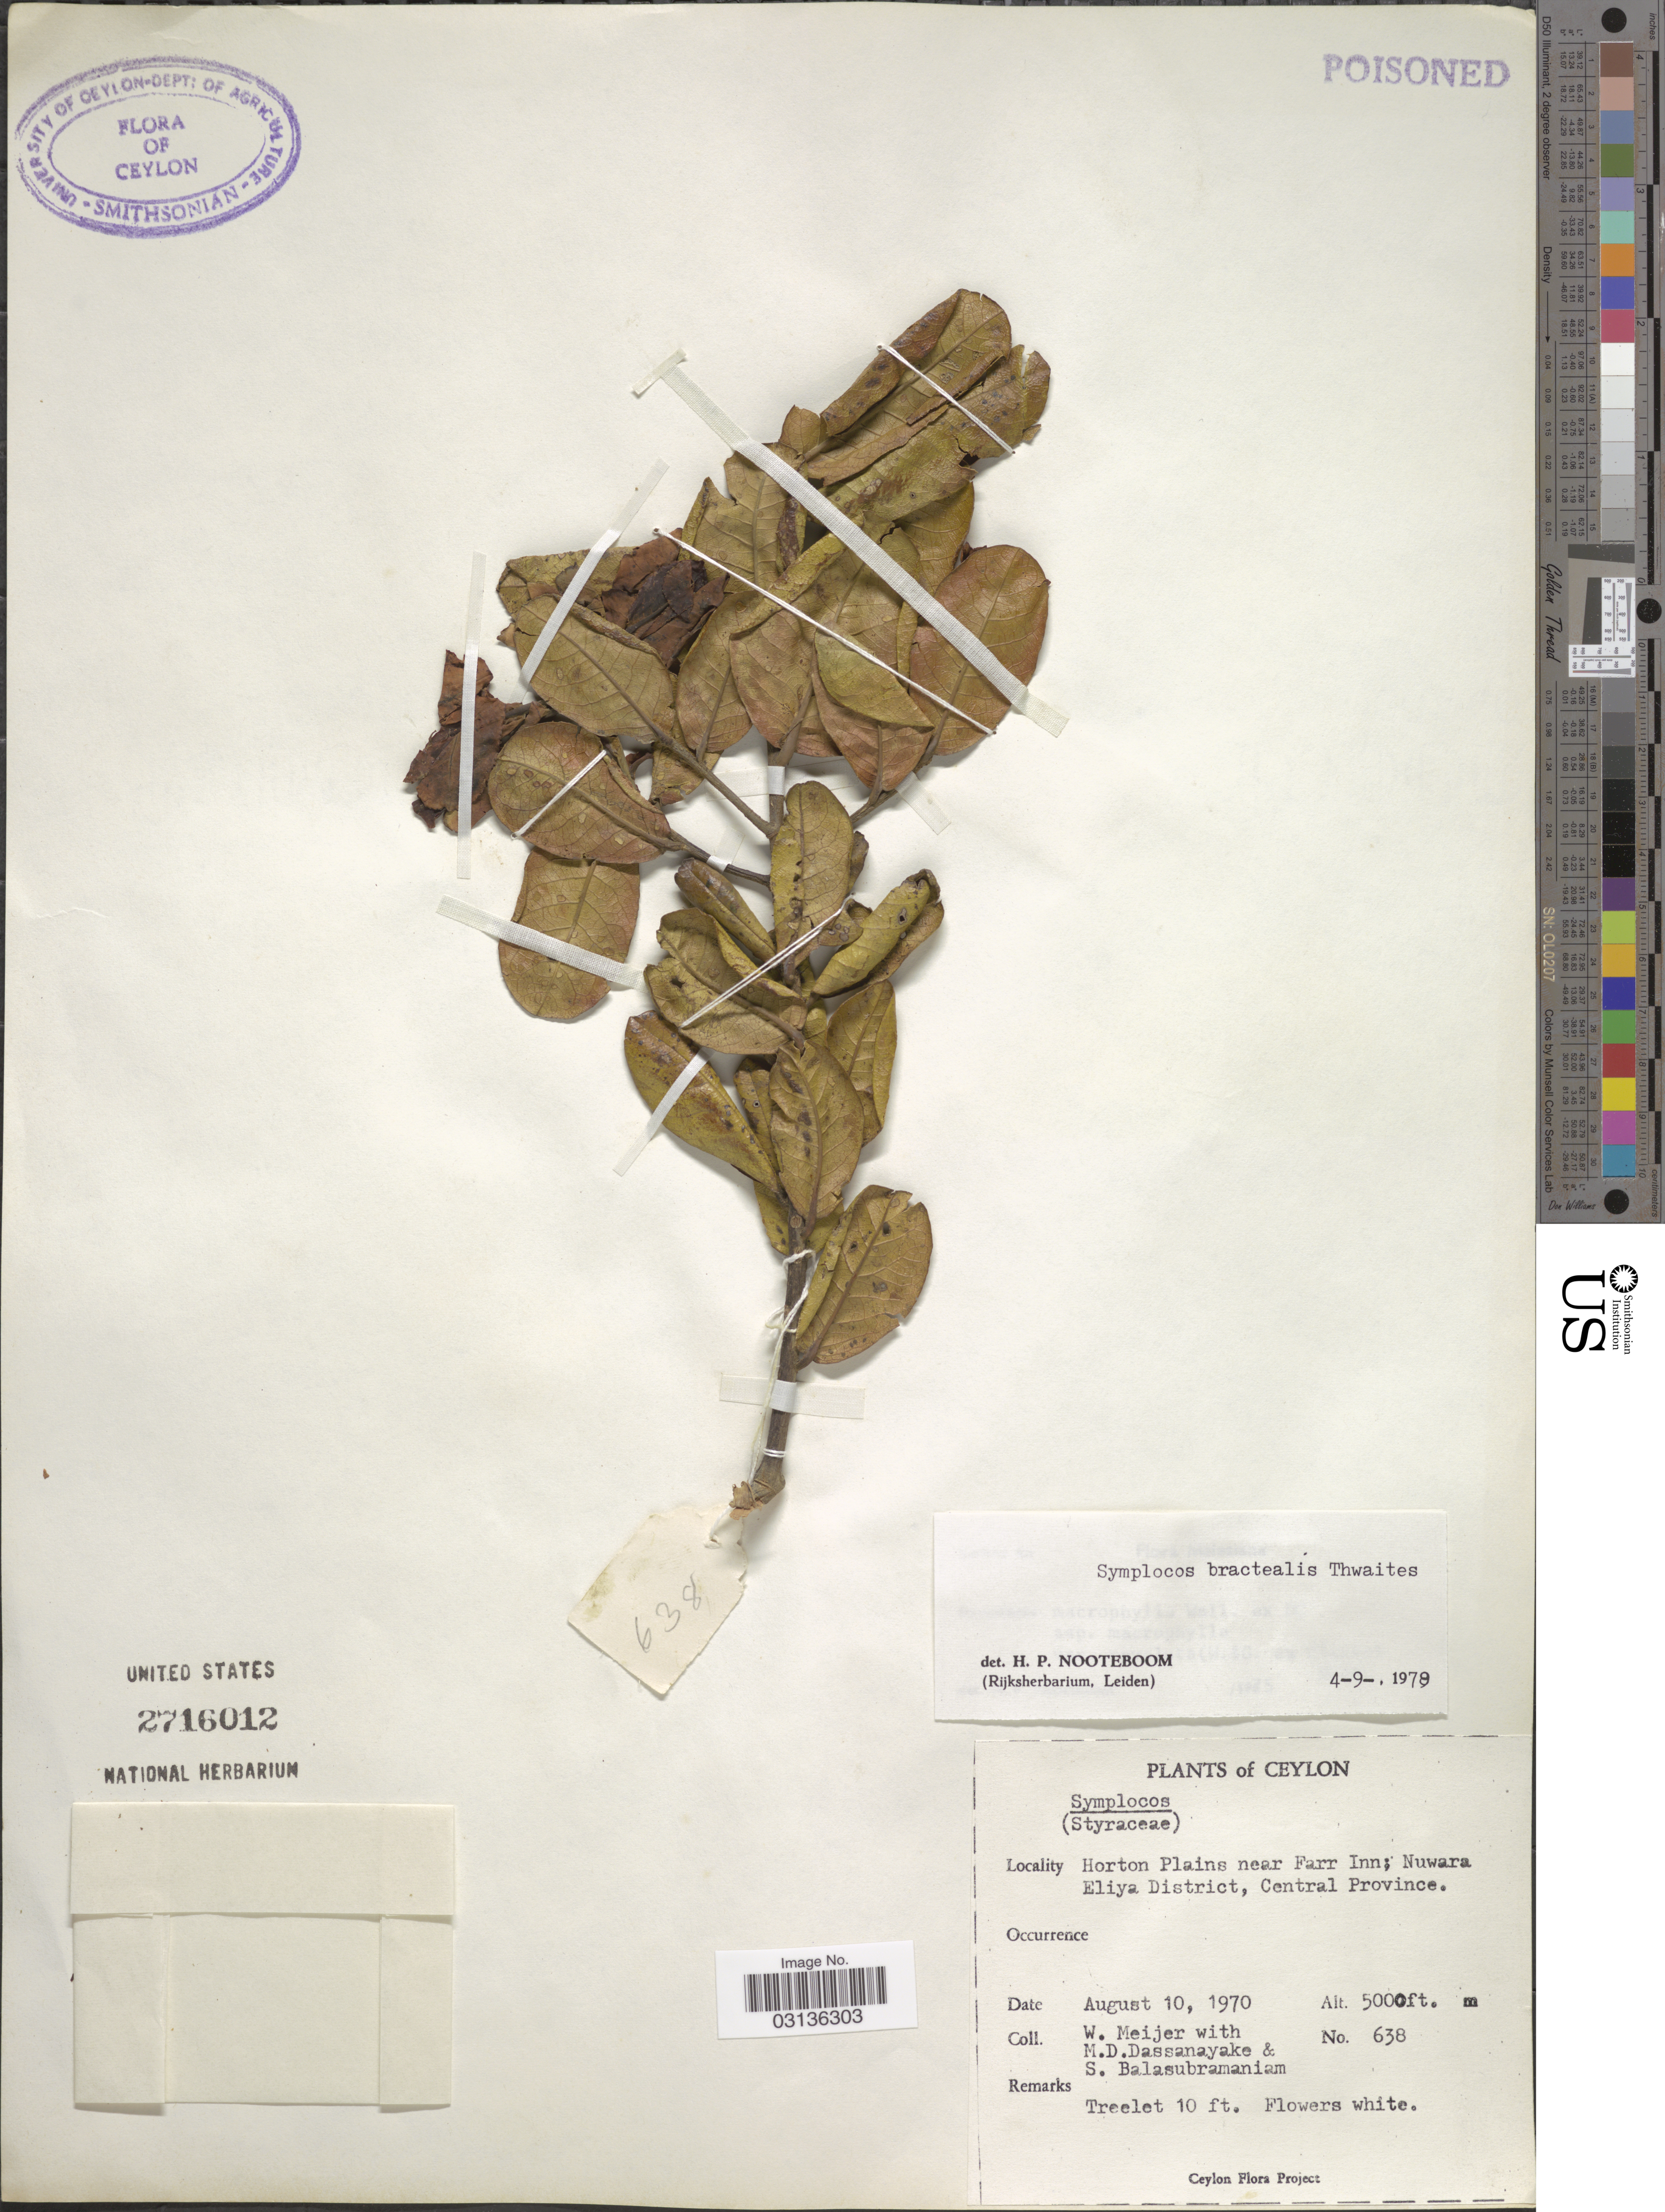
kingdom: Plantae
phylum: Tracheophyta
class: Magnoliopsida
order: Ericales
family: Symplocaceae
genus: Symplocos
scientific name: Symplocos bractealis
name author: Thwaites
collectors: W. Meijer, M. D. Dassanayake & S. Balasubramaniam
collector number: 638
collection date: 1970-08-10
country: Sri Lanka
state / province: Central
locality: Ceylon. Horton Plains near Farr Inn; Nuwara Eliya District, Central Province.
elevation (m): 1524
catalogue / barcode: US 2716012